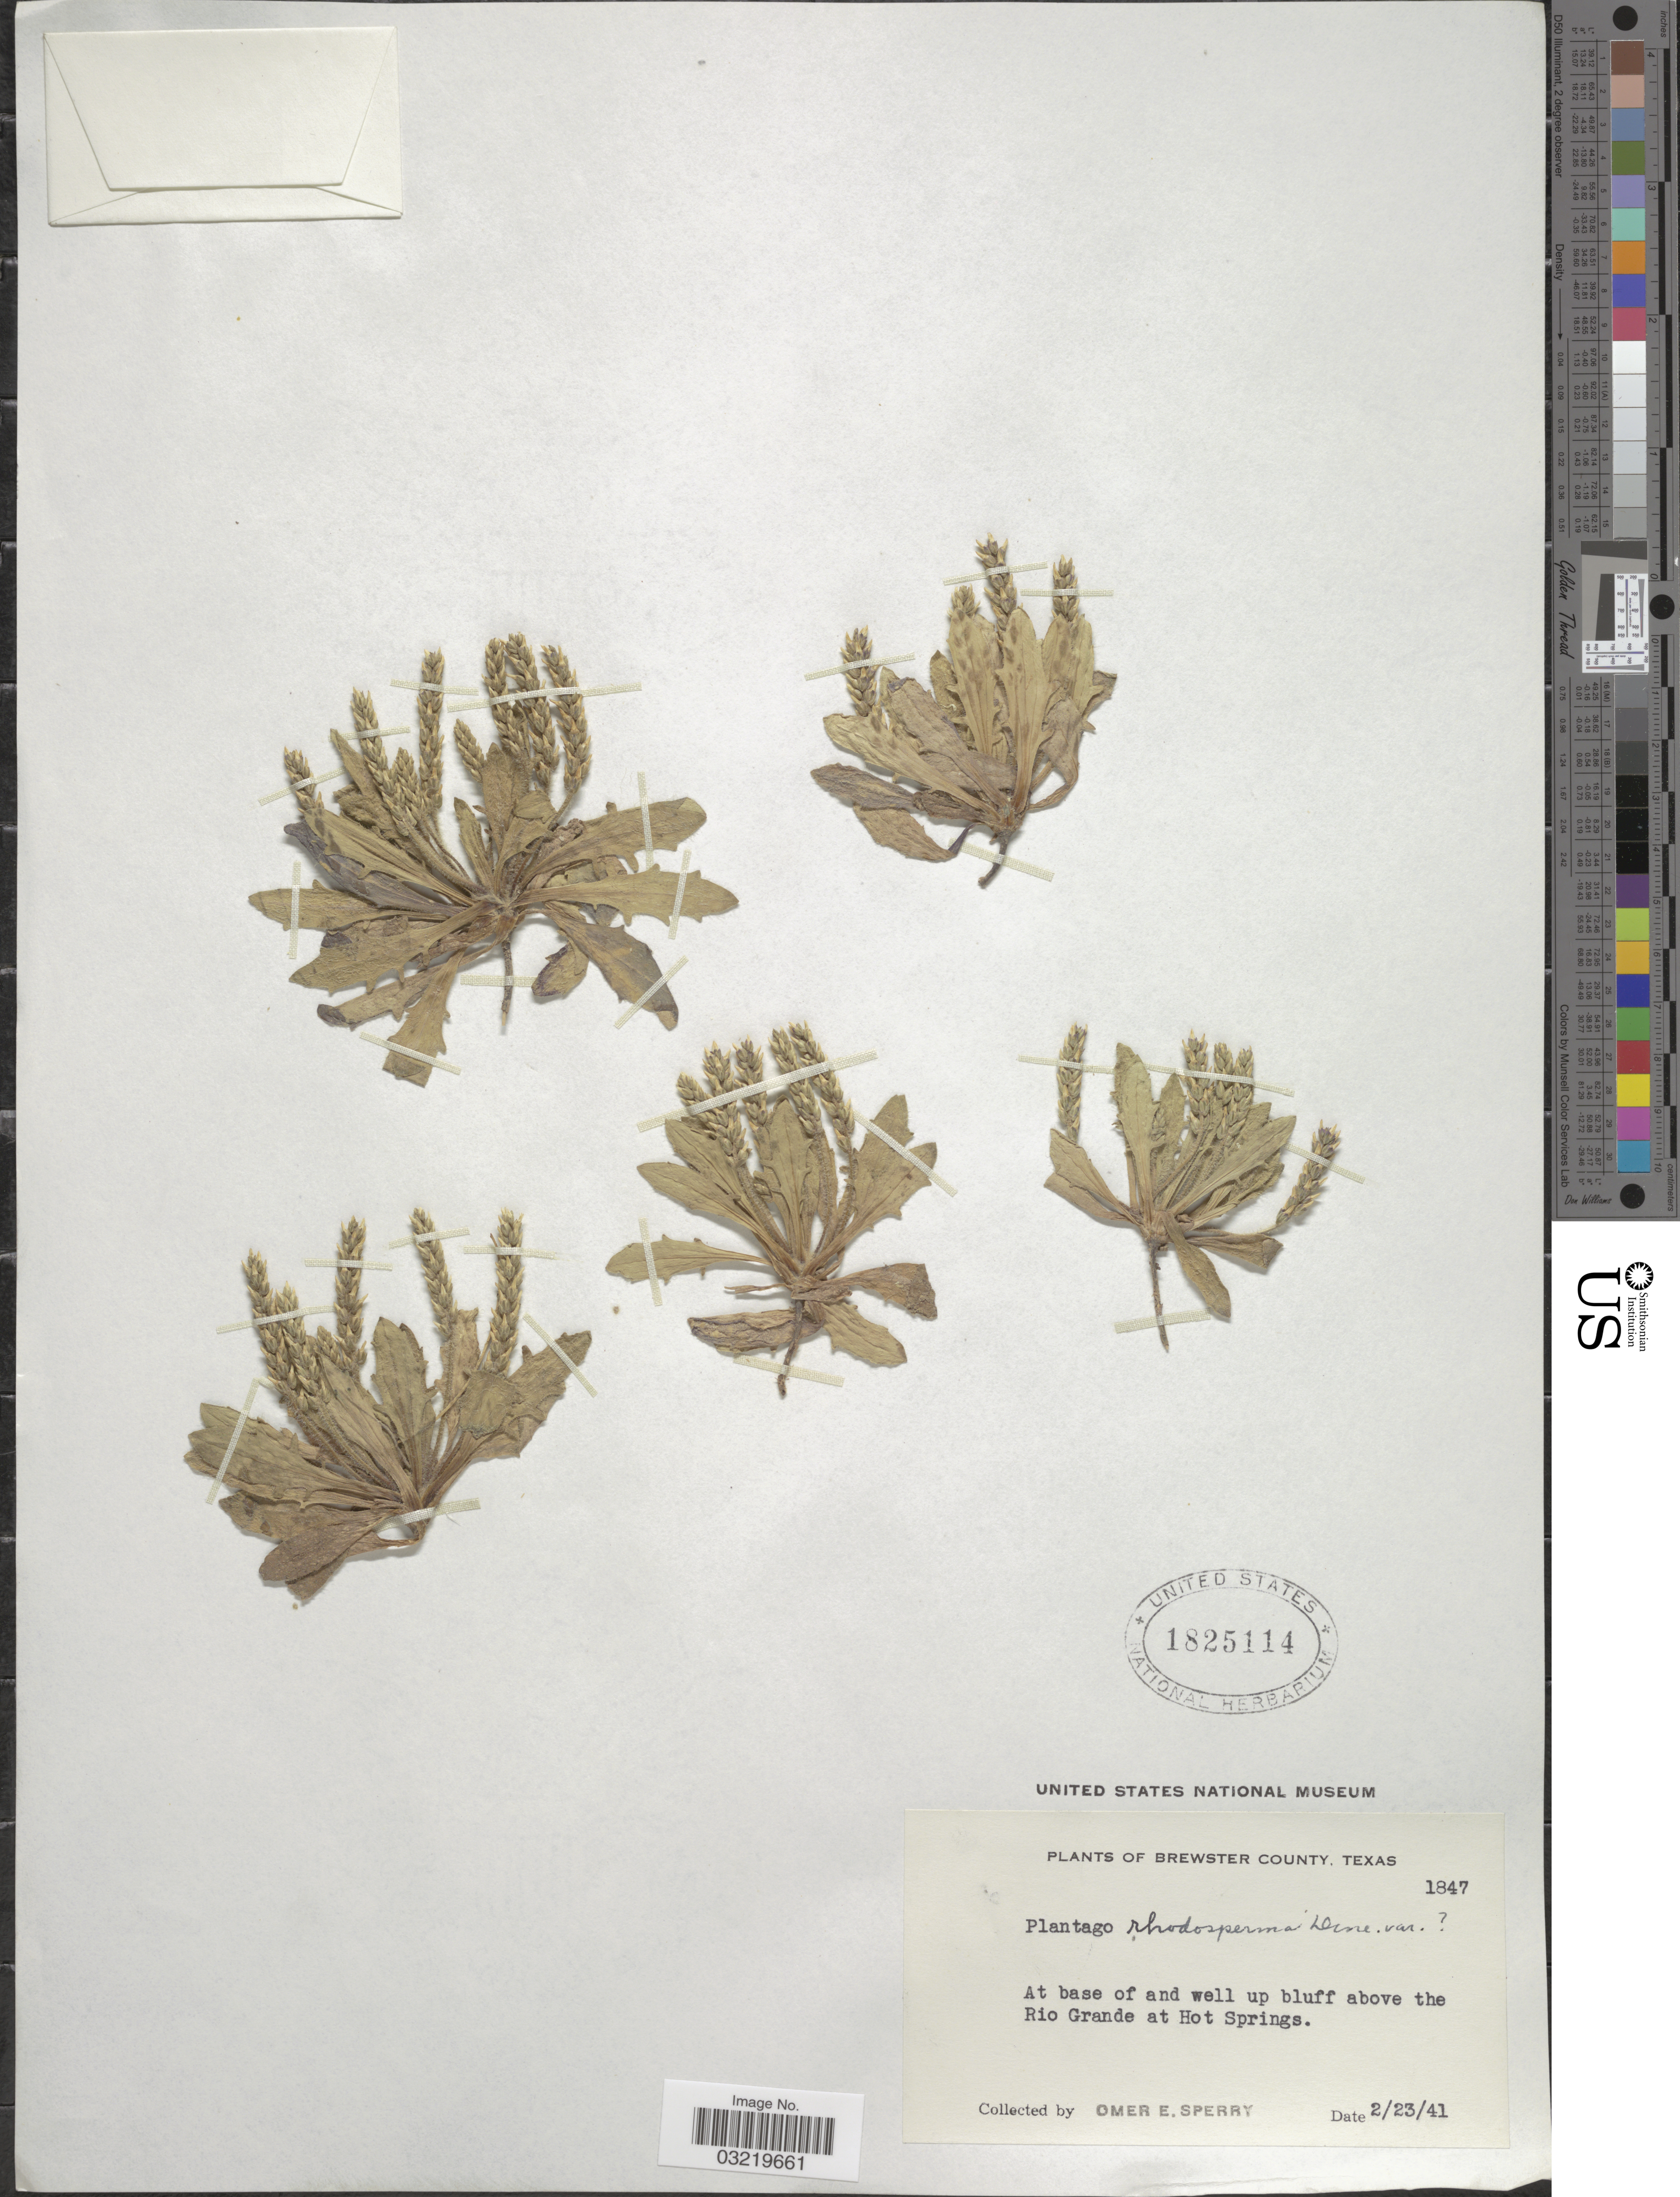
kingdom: Plantae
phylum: Tracheophyta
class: Magnoliopsida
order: Lamiales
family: Plantaginaceae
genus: Plantago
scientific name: Plantago rhodosperma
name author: Decne.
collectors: O. E. Sperry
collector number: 1847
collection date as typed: Transcribed d/m/y: 23/2/41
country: United States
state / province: Texas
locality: Brewster County. At base of and well up bluff above the Rio Grande at Hot Springs.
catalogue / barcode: US 1825114